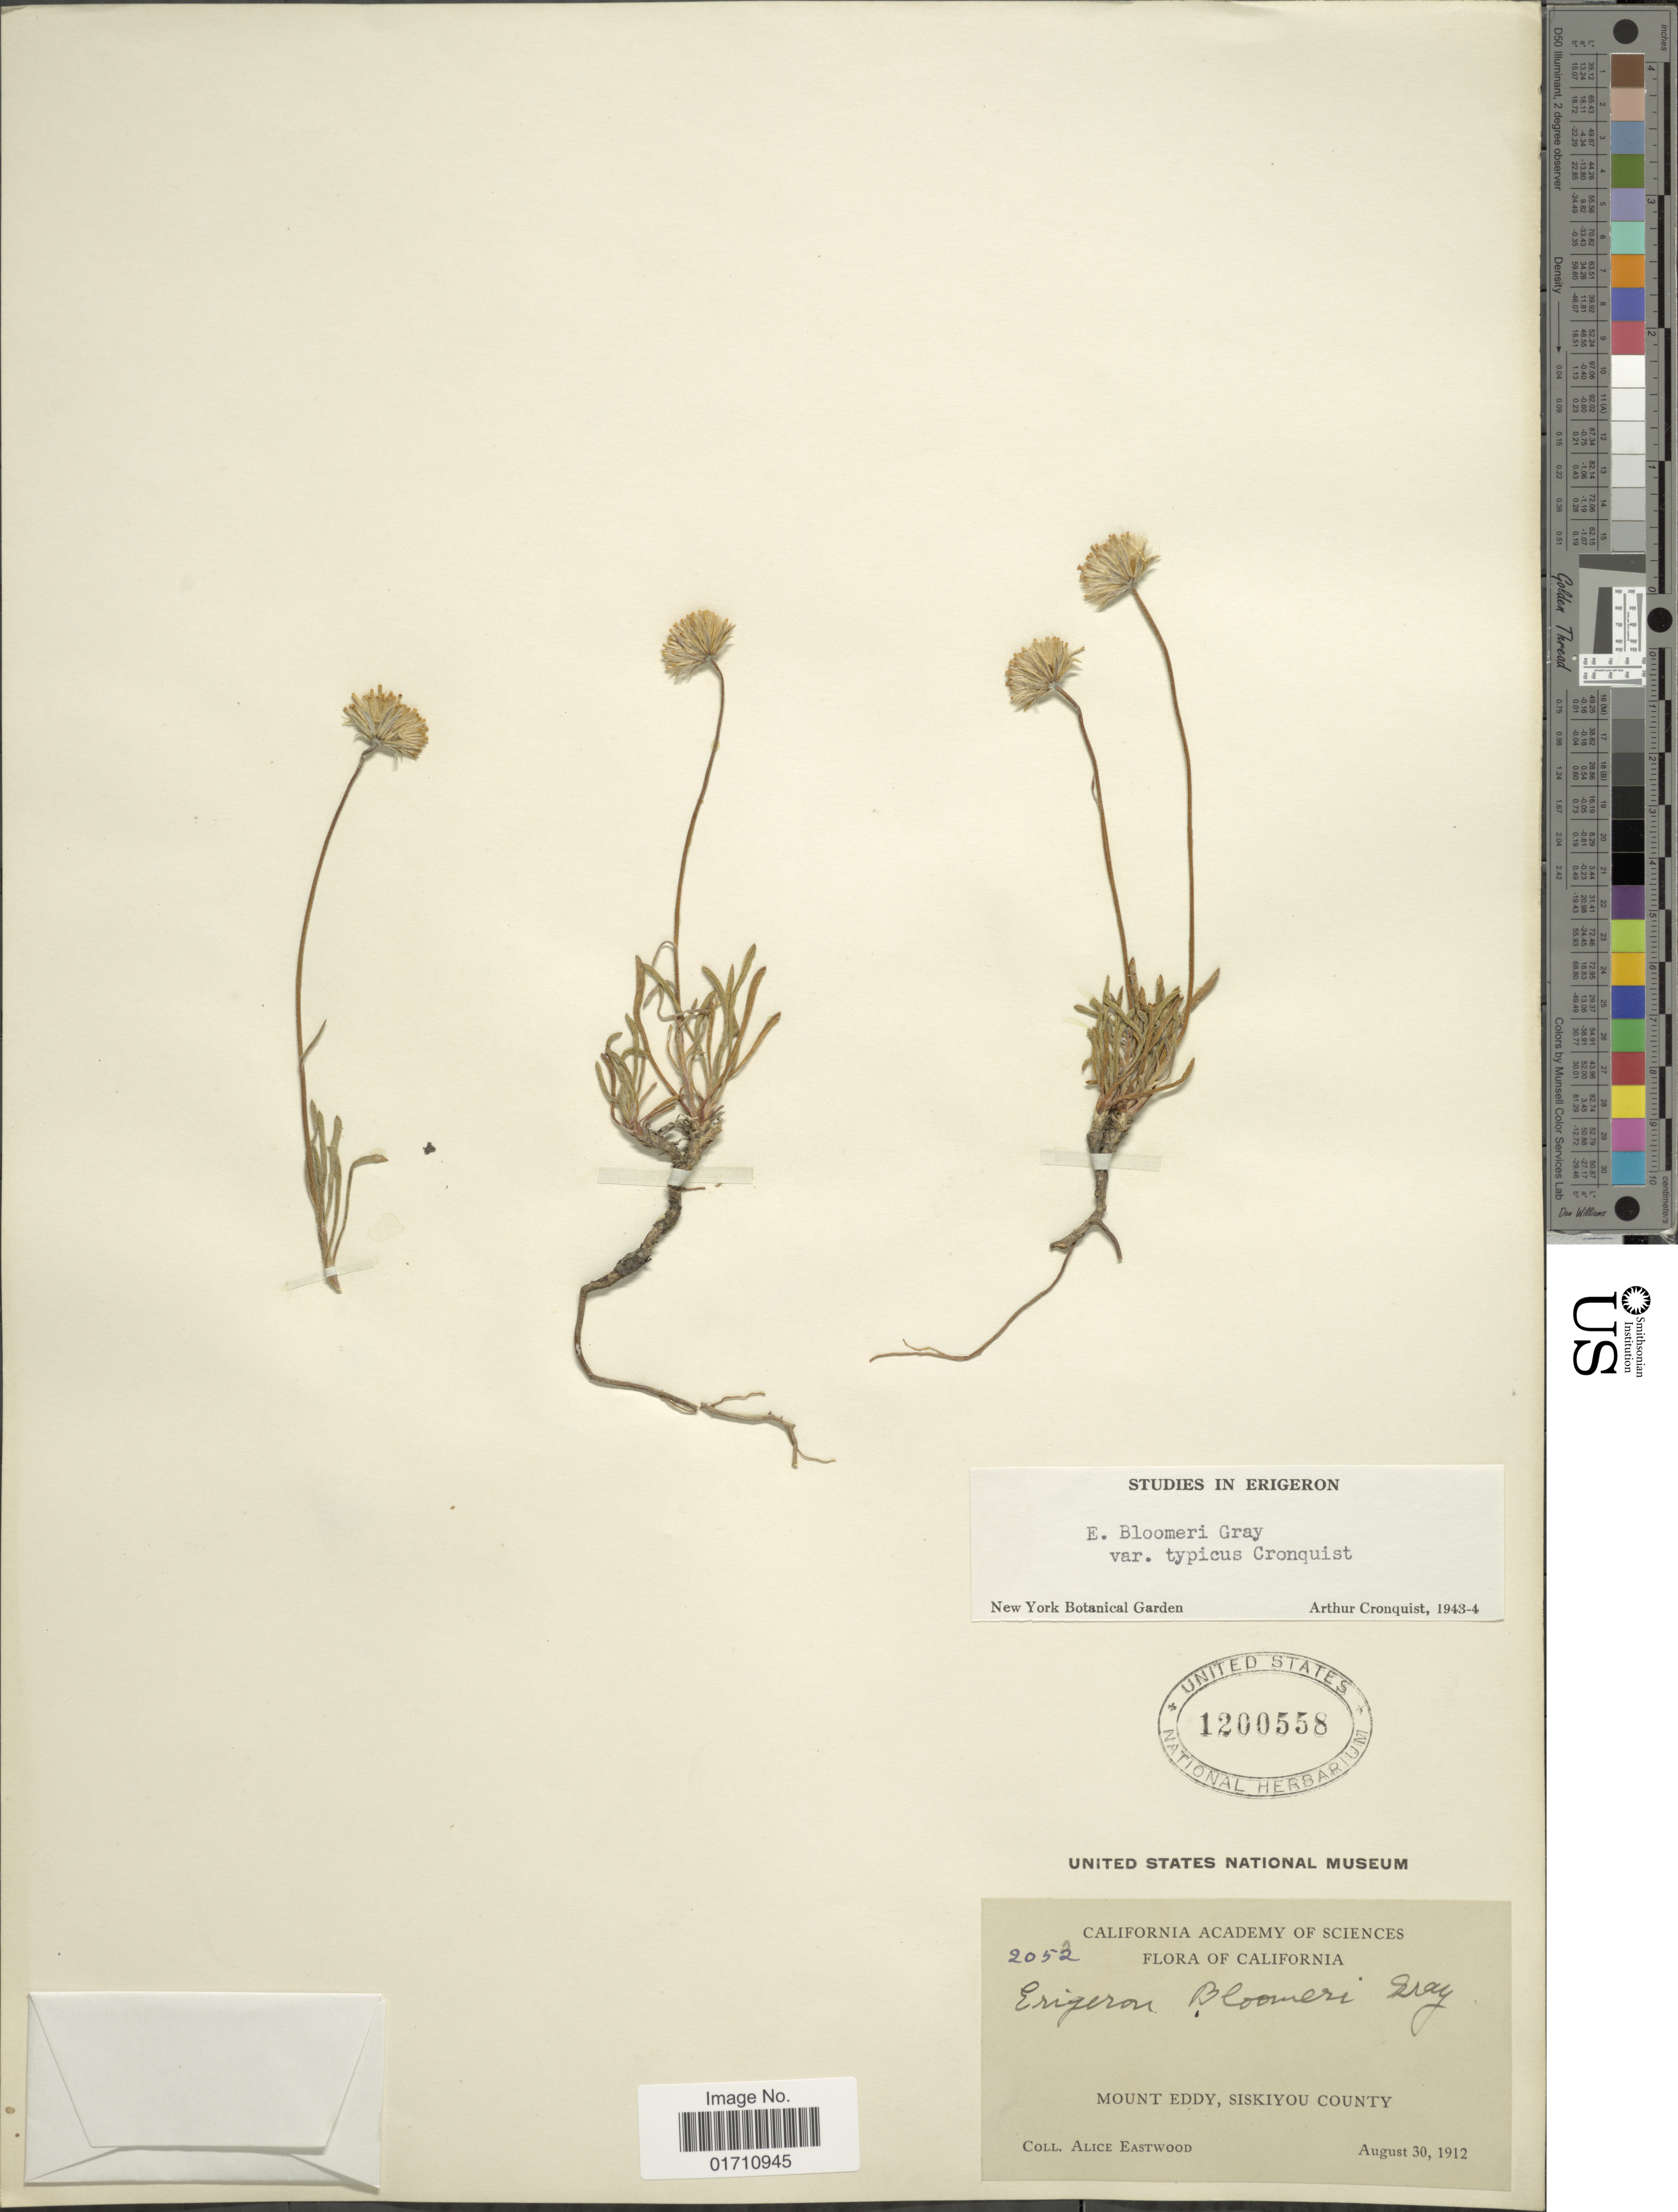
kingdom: Plantae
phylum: Tracheophyta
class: Magnoliopsida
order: Asterales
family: Asteraceae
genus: Erigeron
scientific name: Erigeron bloomeri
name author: A. Gray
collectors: A. Eastwood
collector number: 2052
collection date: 1912-08-30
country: United States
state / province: California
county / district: Siskiyou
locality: Mount Eddy, Siskiyou County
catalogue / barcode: US 1200558